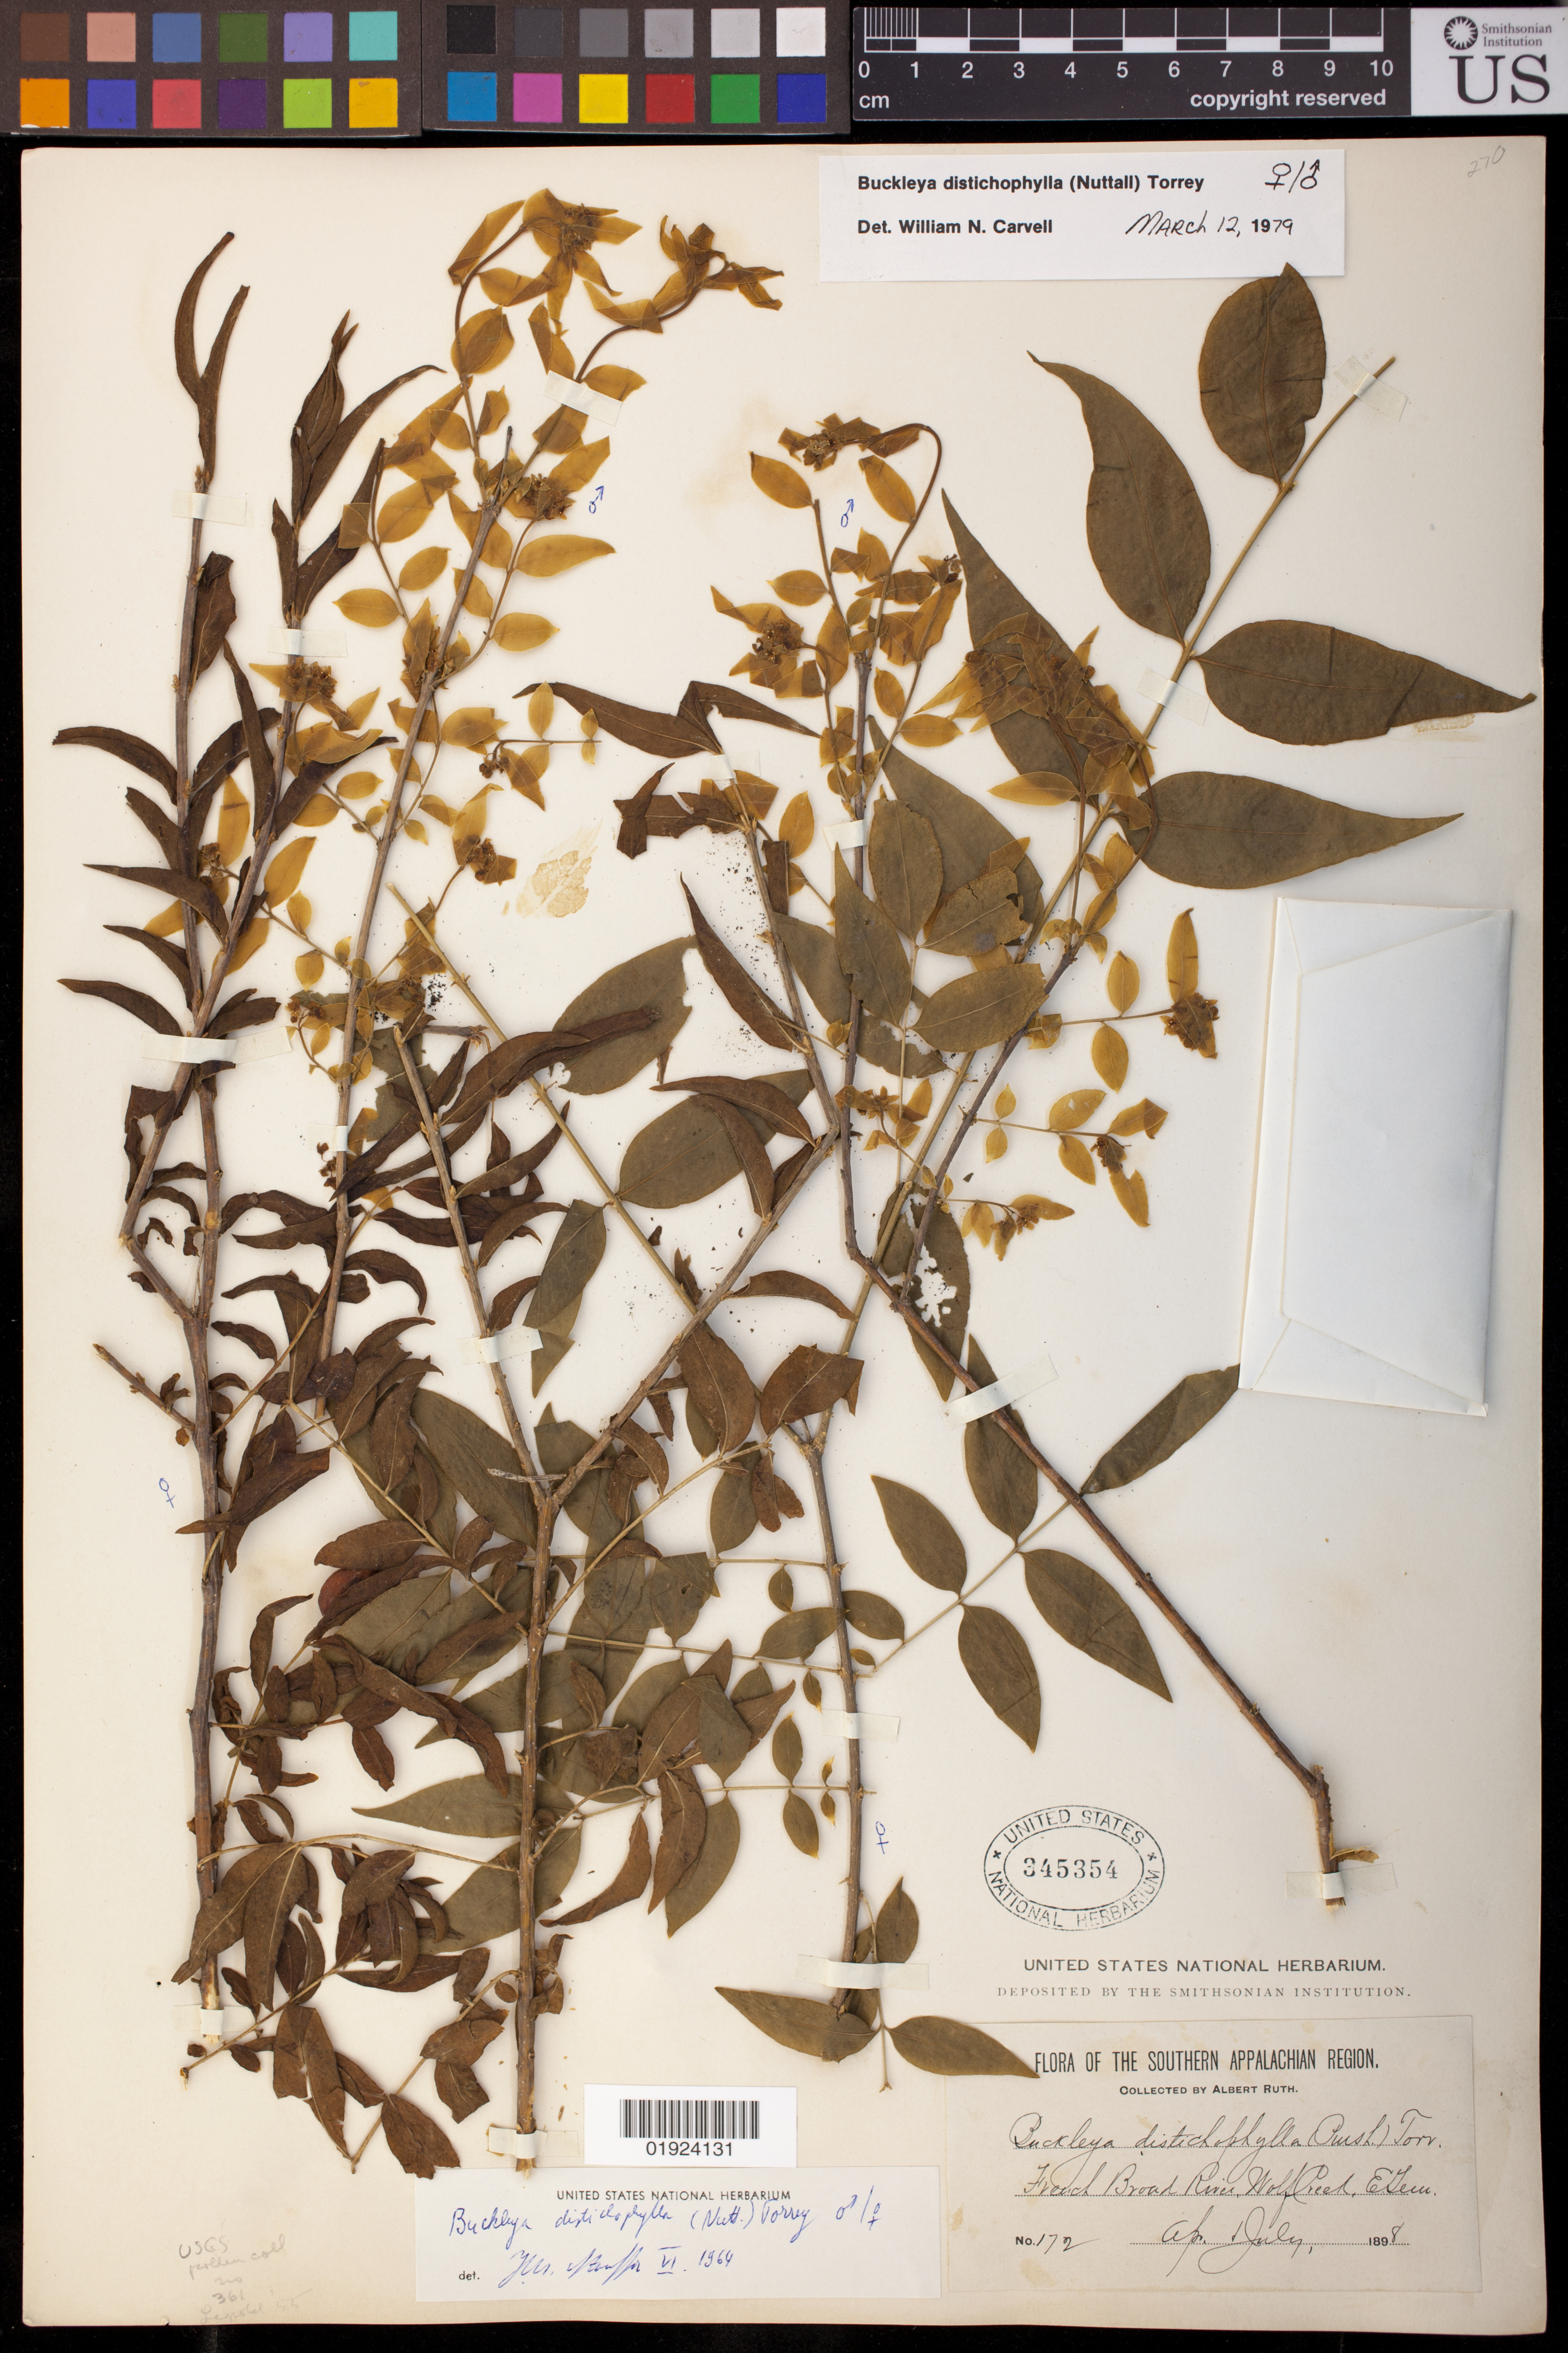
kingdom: Plantae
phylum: Tracheophyta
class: Magnoliopsida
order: Santalales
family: Thesiaceae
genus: Buckleya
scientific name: Buckleya distichophylla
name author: (Nutt.) Torr.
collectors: A. Ruth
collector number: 172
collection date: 1898-04,1898-07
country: United States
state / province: Tennessee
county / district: Knox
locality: French Broad River, Wolf Creek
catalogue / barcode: US 345354